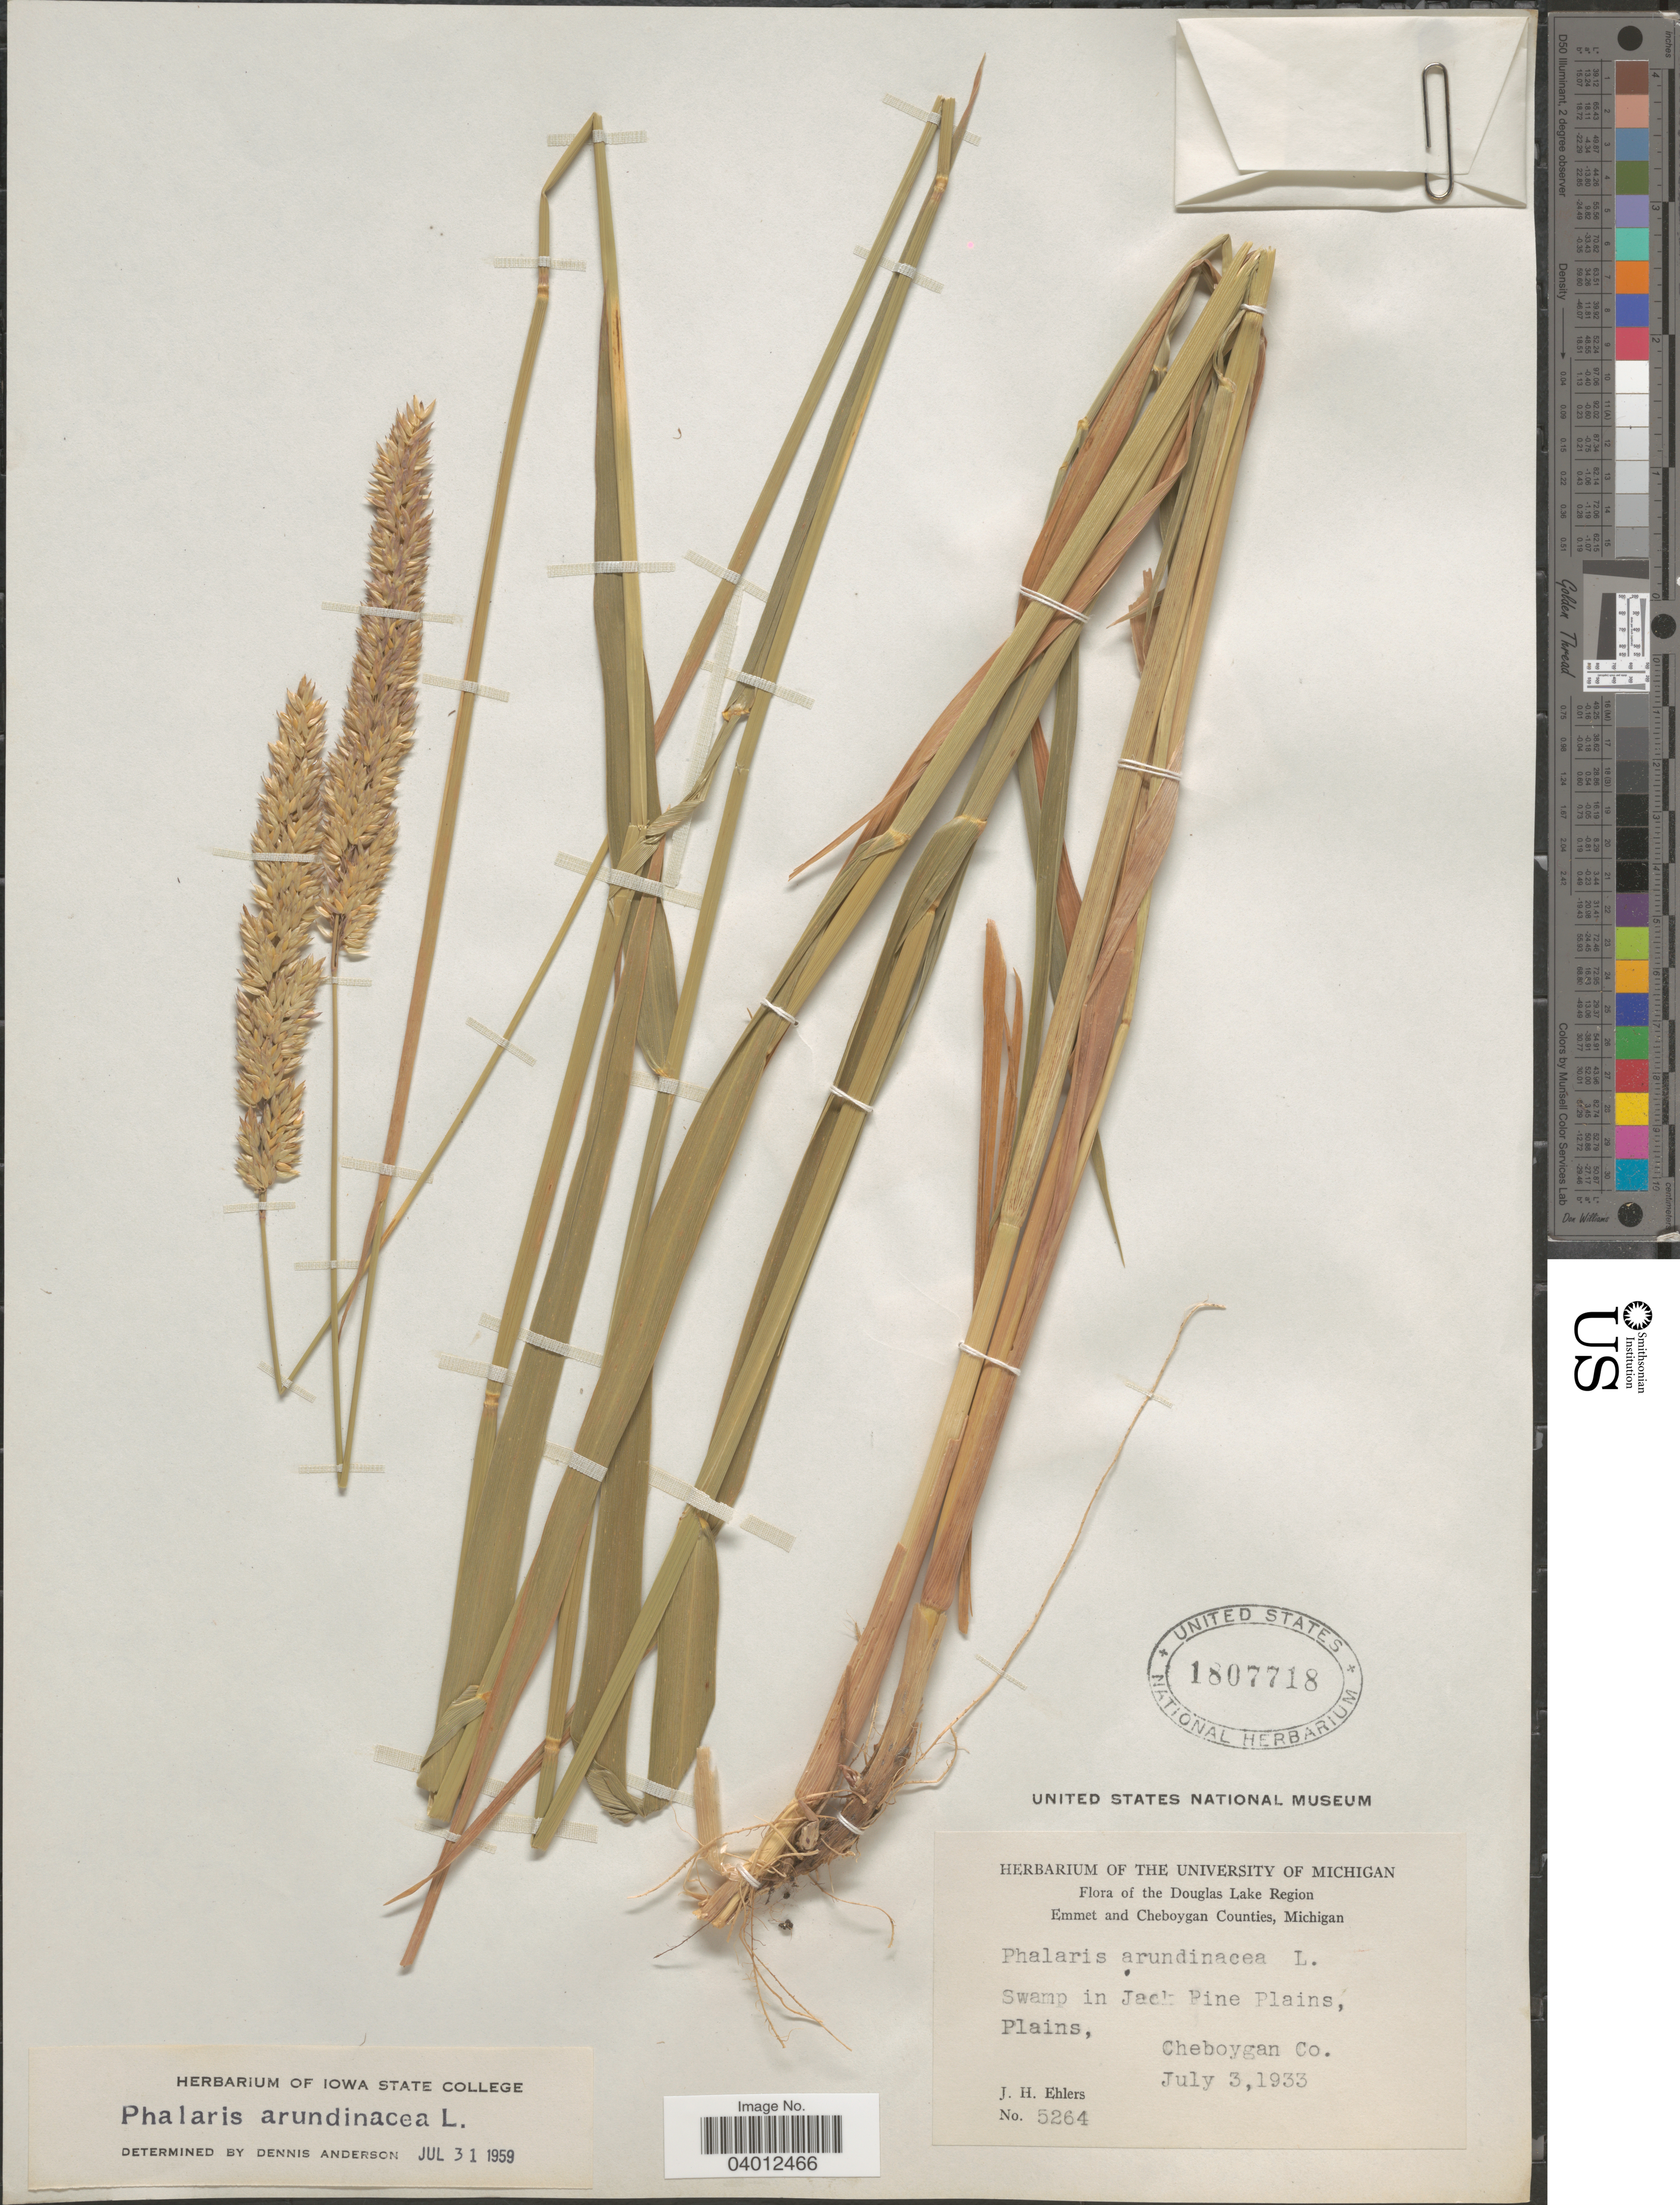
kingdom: Plantae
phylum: Tracheophyta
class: Liliopsida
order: Poales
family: Poaceae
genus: Phalaris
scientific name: Phalaris arundinacea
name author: L.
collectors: J. H. Ehlers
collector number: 5264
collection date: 1933-07-03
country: United States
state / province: Michigan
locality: The Douglas Lake Region. Swamp in Jack Pine Plains, Plains, Cheboygan Co.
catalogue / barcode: US 1807718